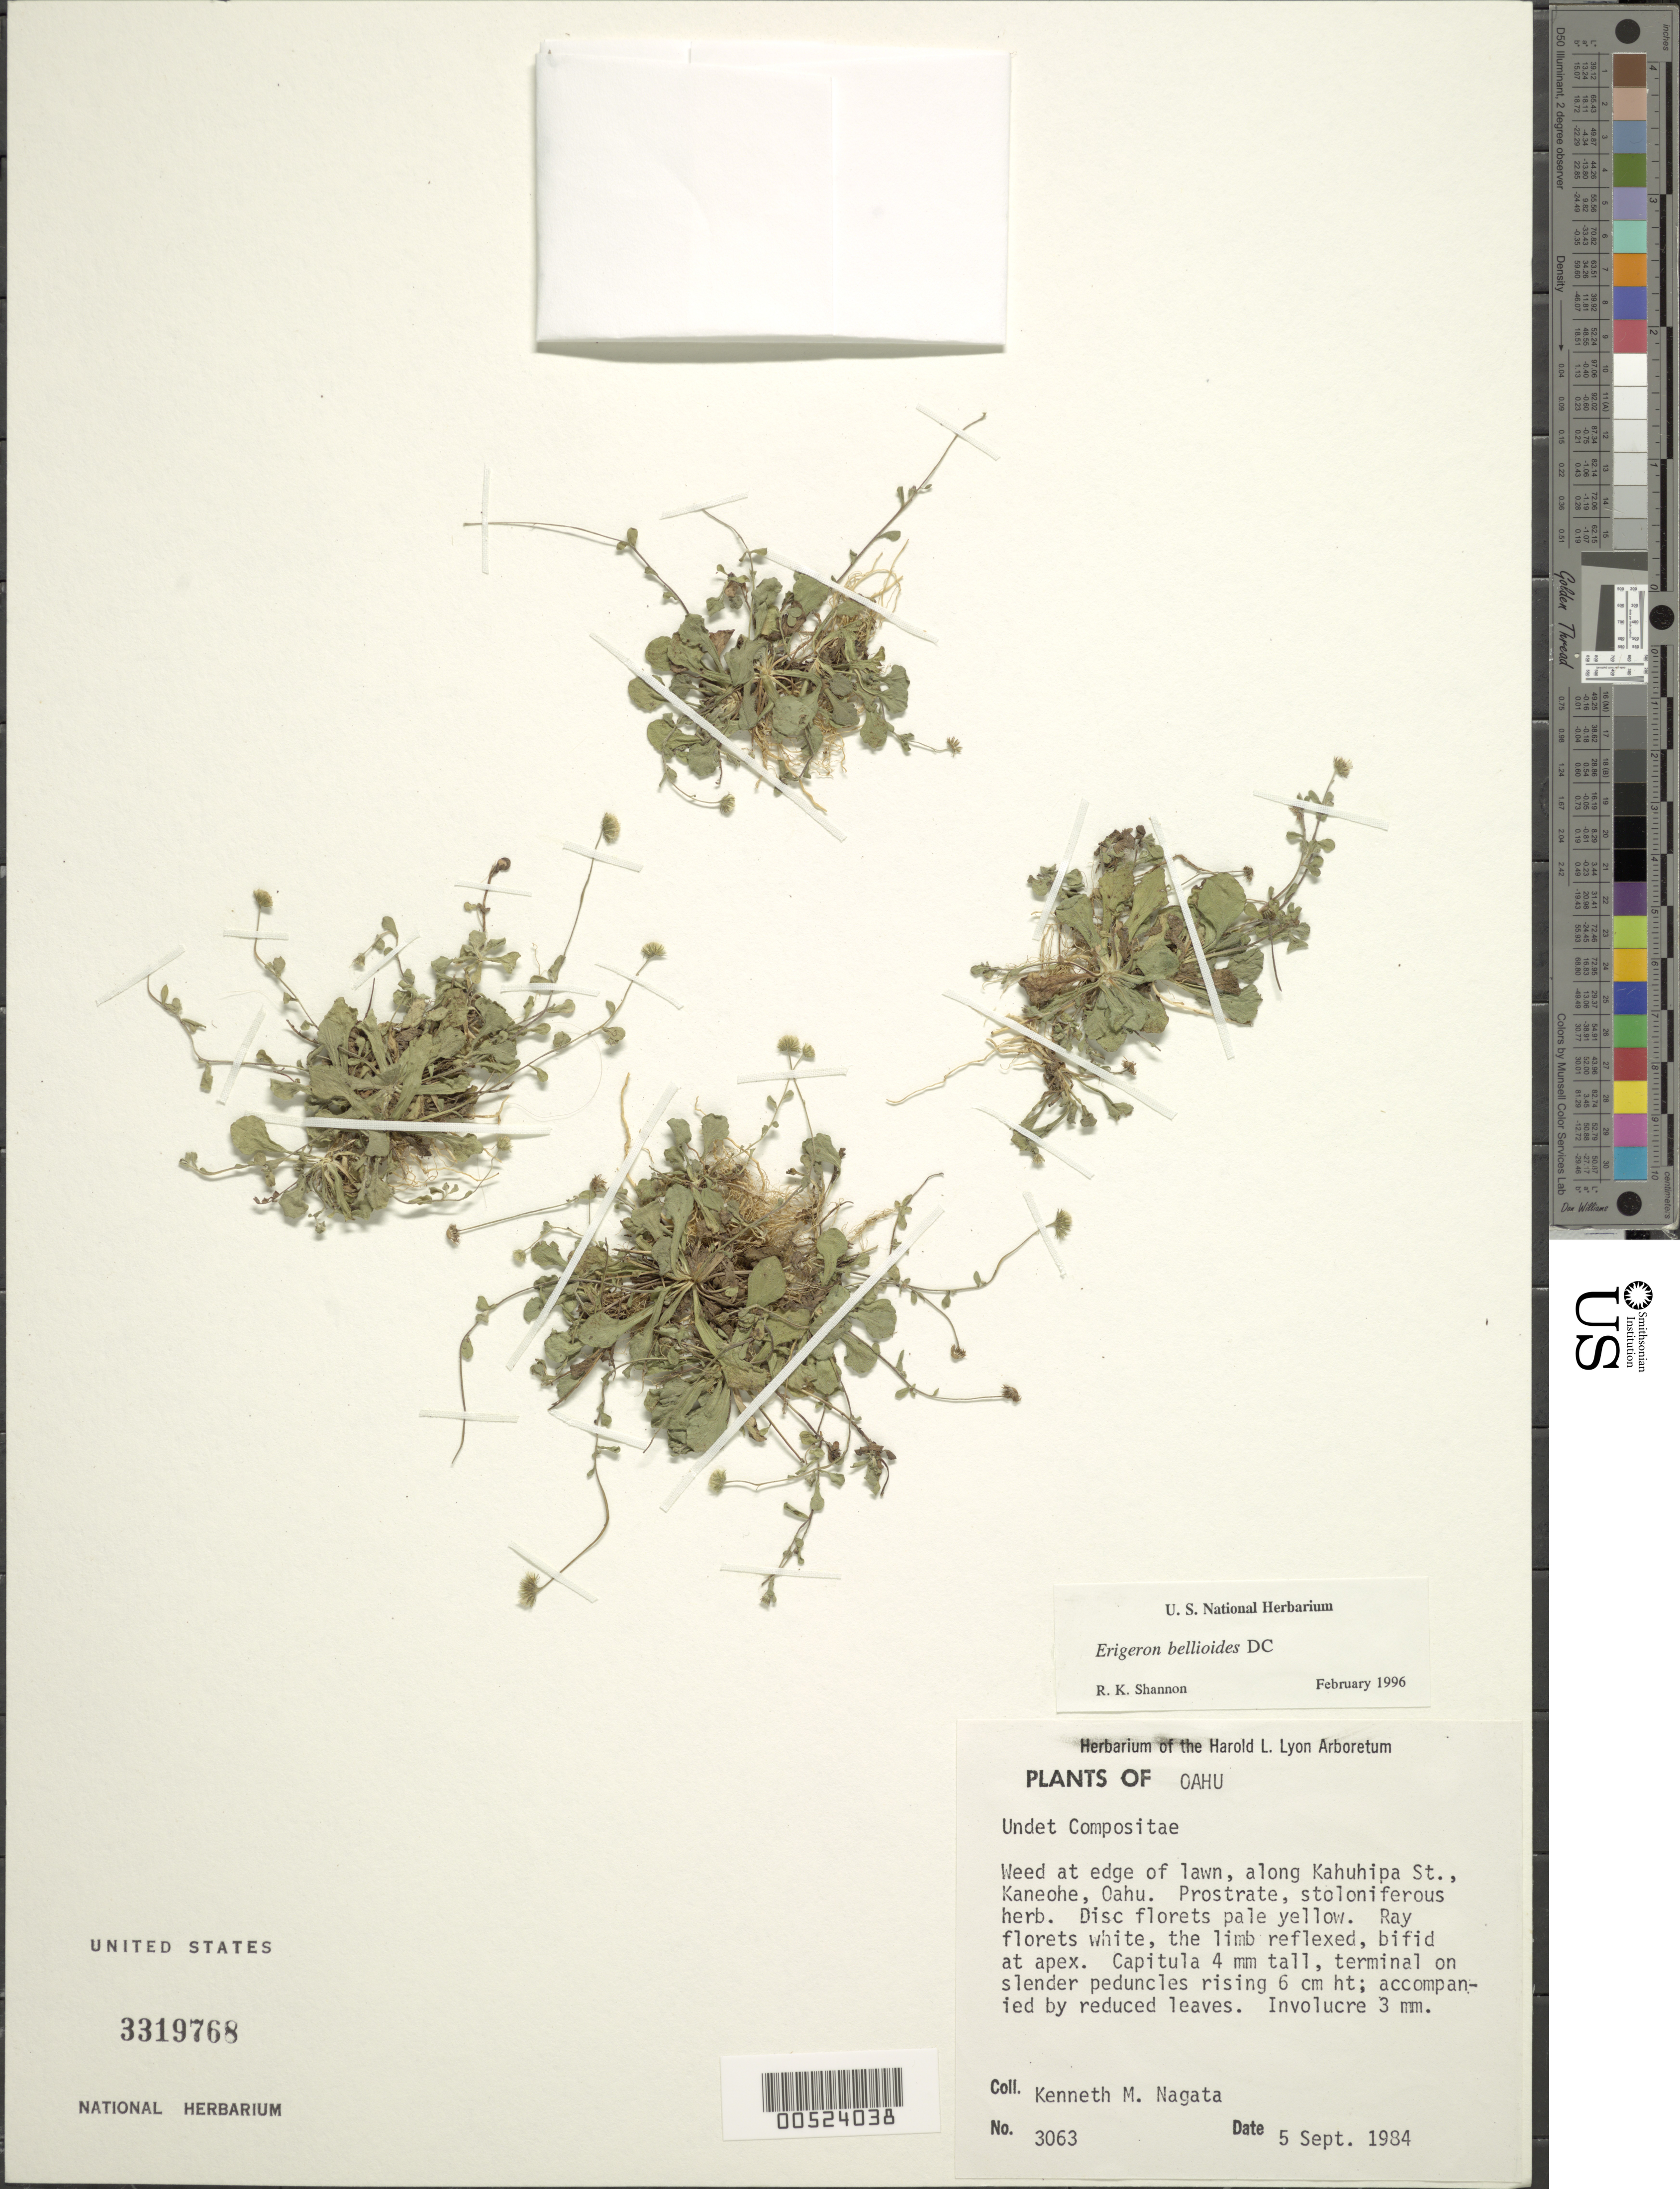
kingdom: Plantae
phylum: Tracheophyta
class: Magnoliopsida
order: Asterales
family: Asteraceae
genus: Erigeron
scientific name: Erigeron bellioides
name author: DC.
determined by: Shannon, R. K., (UNITED STATES)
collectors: K. Nagata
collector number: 3063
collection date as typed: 5 Sep 1984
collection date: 1984-09-05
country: United States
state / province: Hawaii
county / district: Honolulu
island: Oahu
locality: Along Kahuhipa Street, Kaneohe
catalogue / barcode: US 3319768